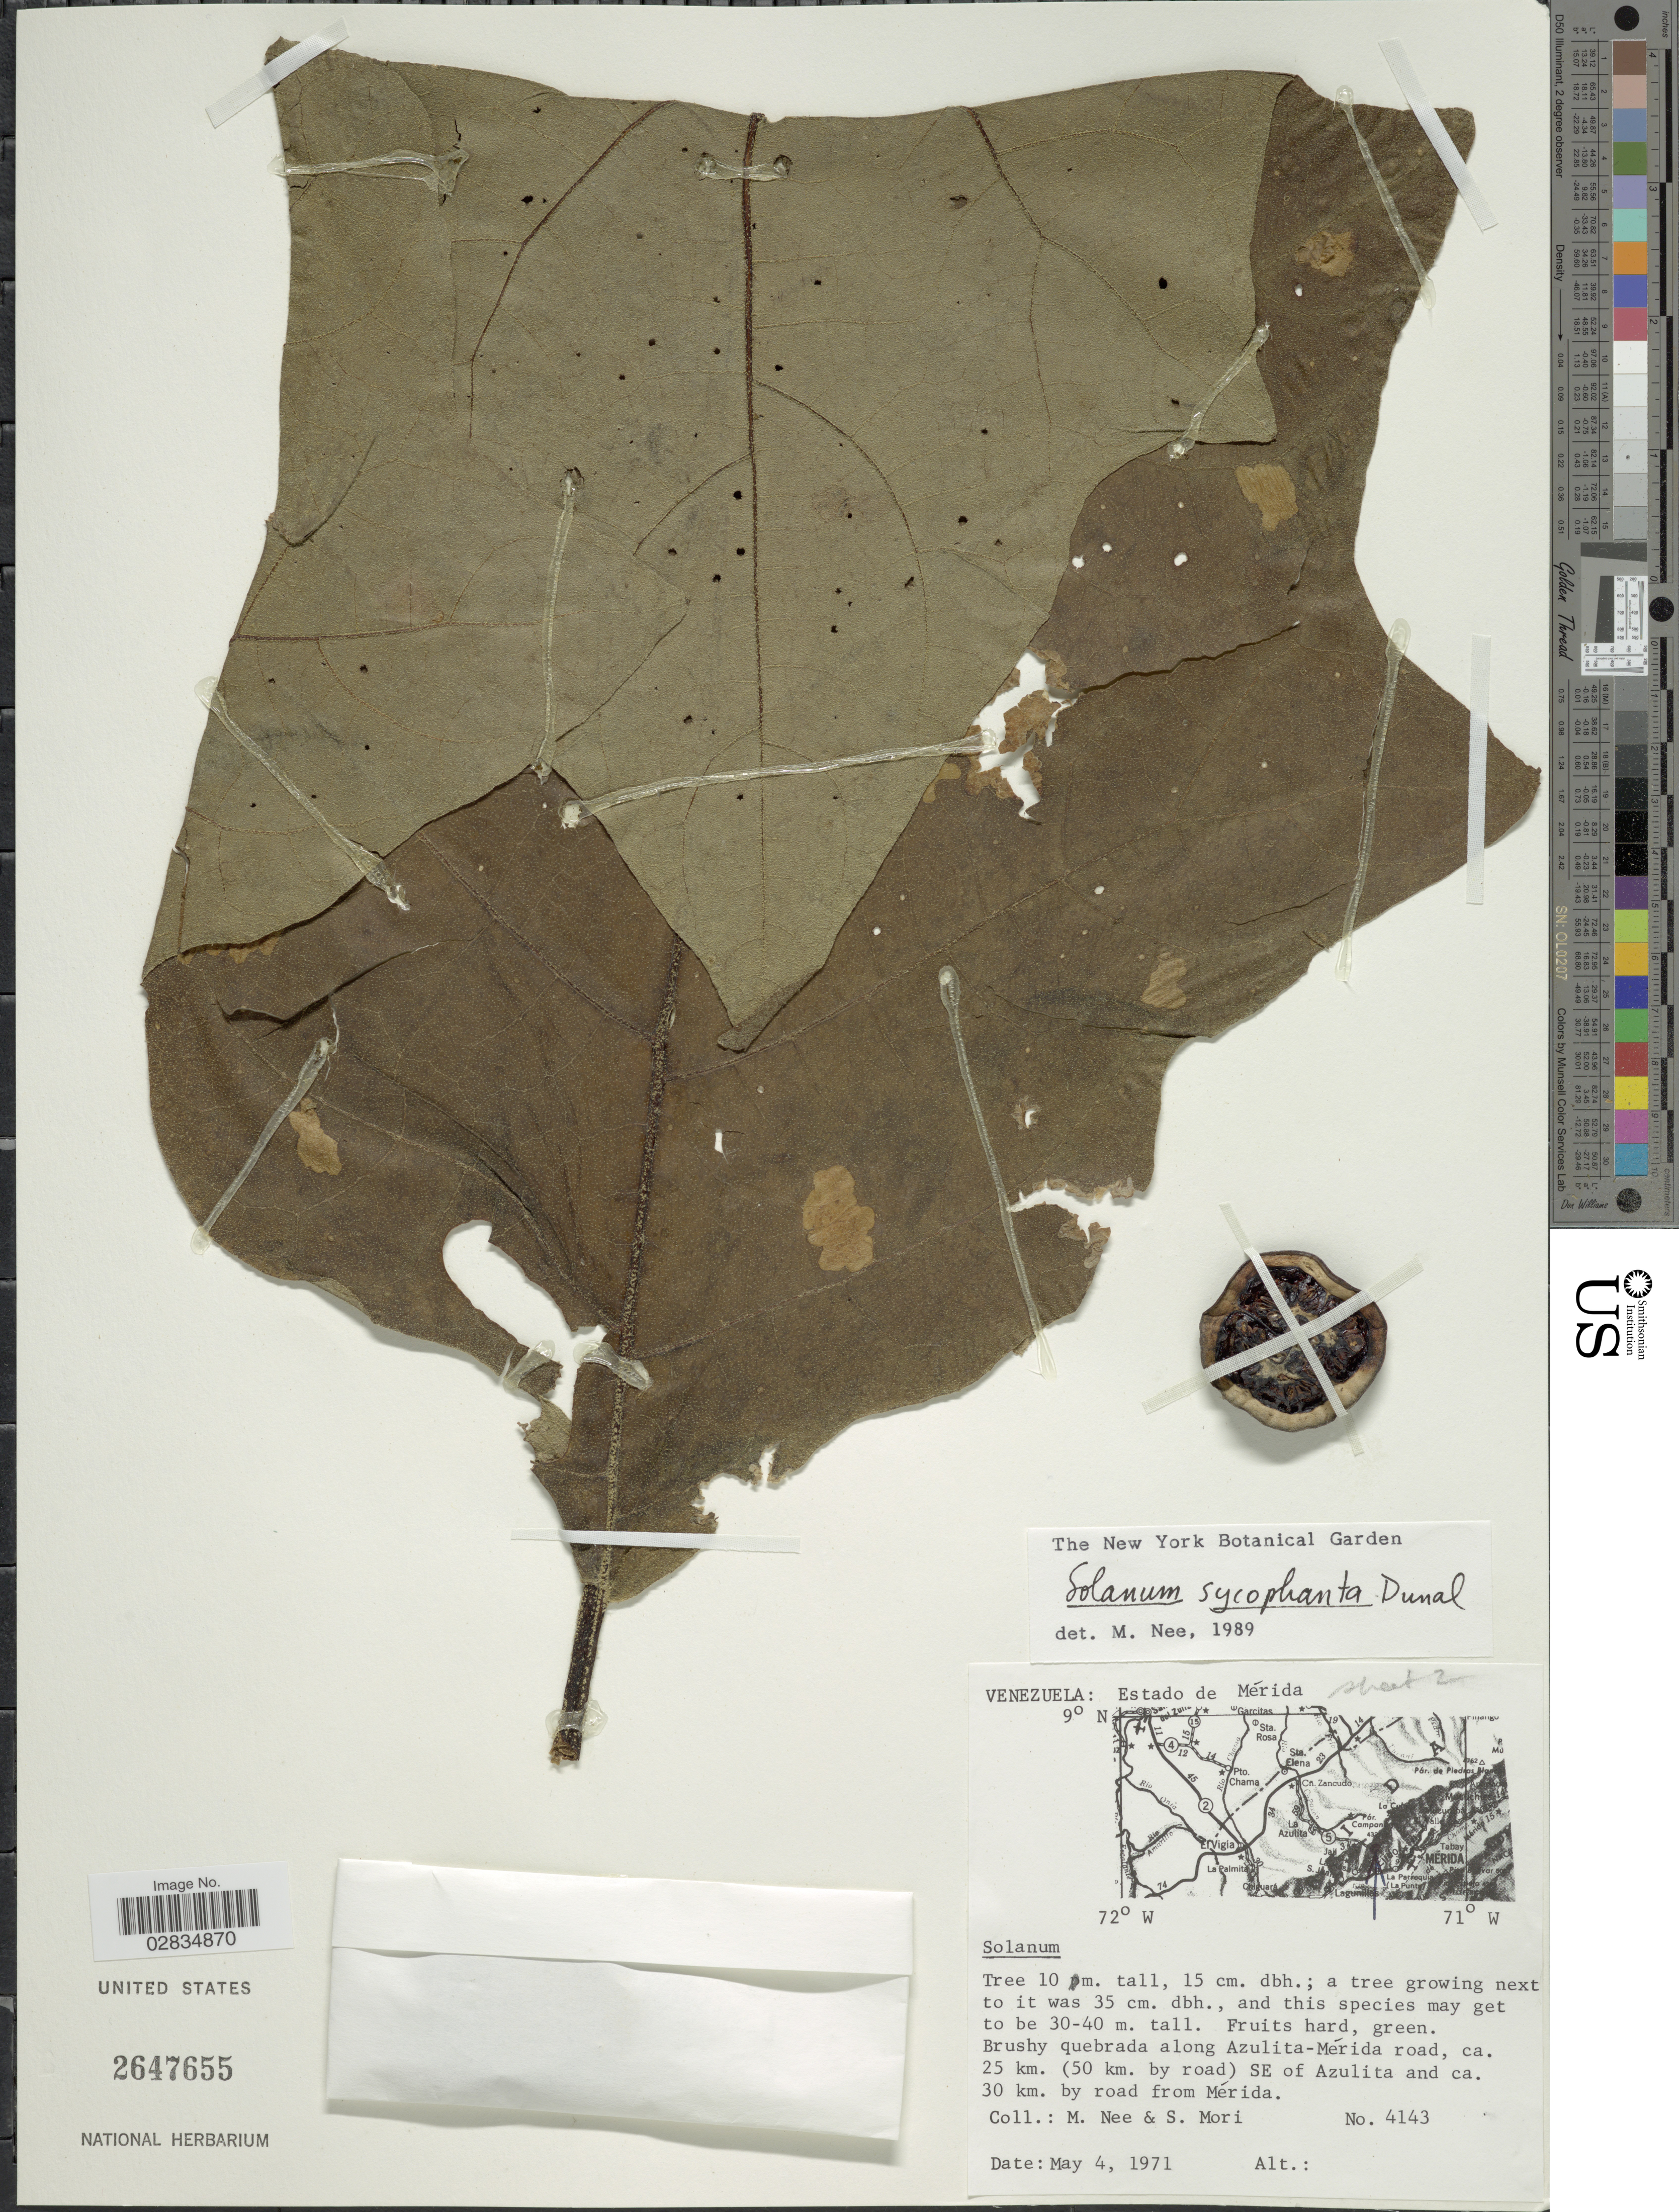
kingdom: Plantae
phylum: Tracheophyta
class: Magnoliopsida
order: Solanales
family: Solanaceae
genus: Solanum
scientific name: Solanum sycophanta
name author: Dunal in DC.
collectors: M. Nee & S. Mori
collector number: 4143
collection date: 1971-05-04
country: Venezuela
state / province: Mérida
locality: Quebrada along Azulita-Mérida road, ca. 25 km. (50 km. by road) SE of Azulita and ca. 30 km. by road from Mérida.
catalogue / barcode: US 2647655